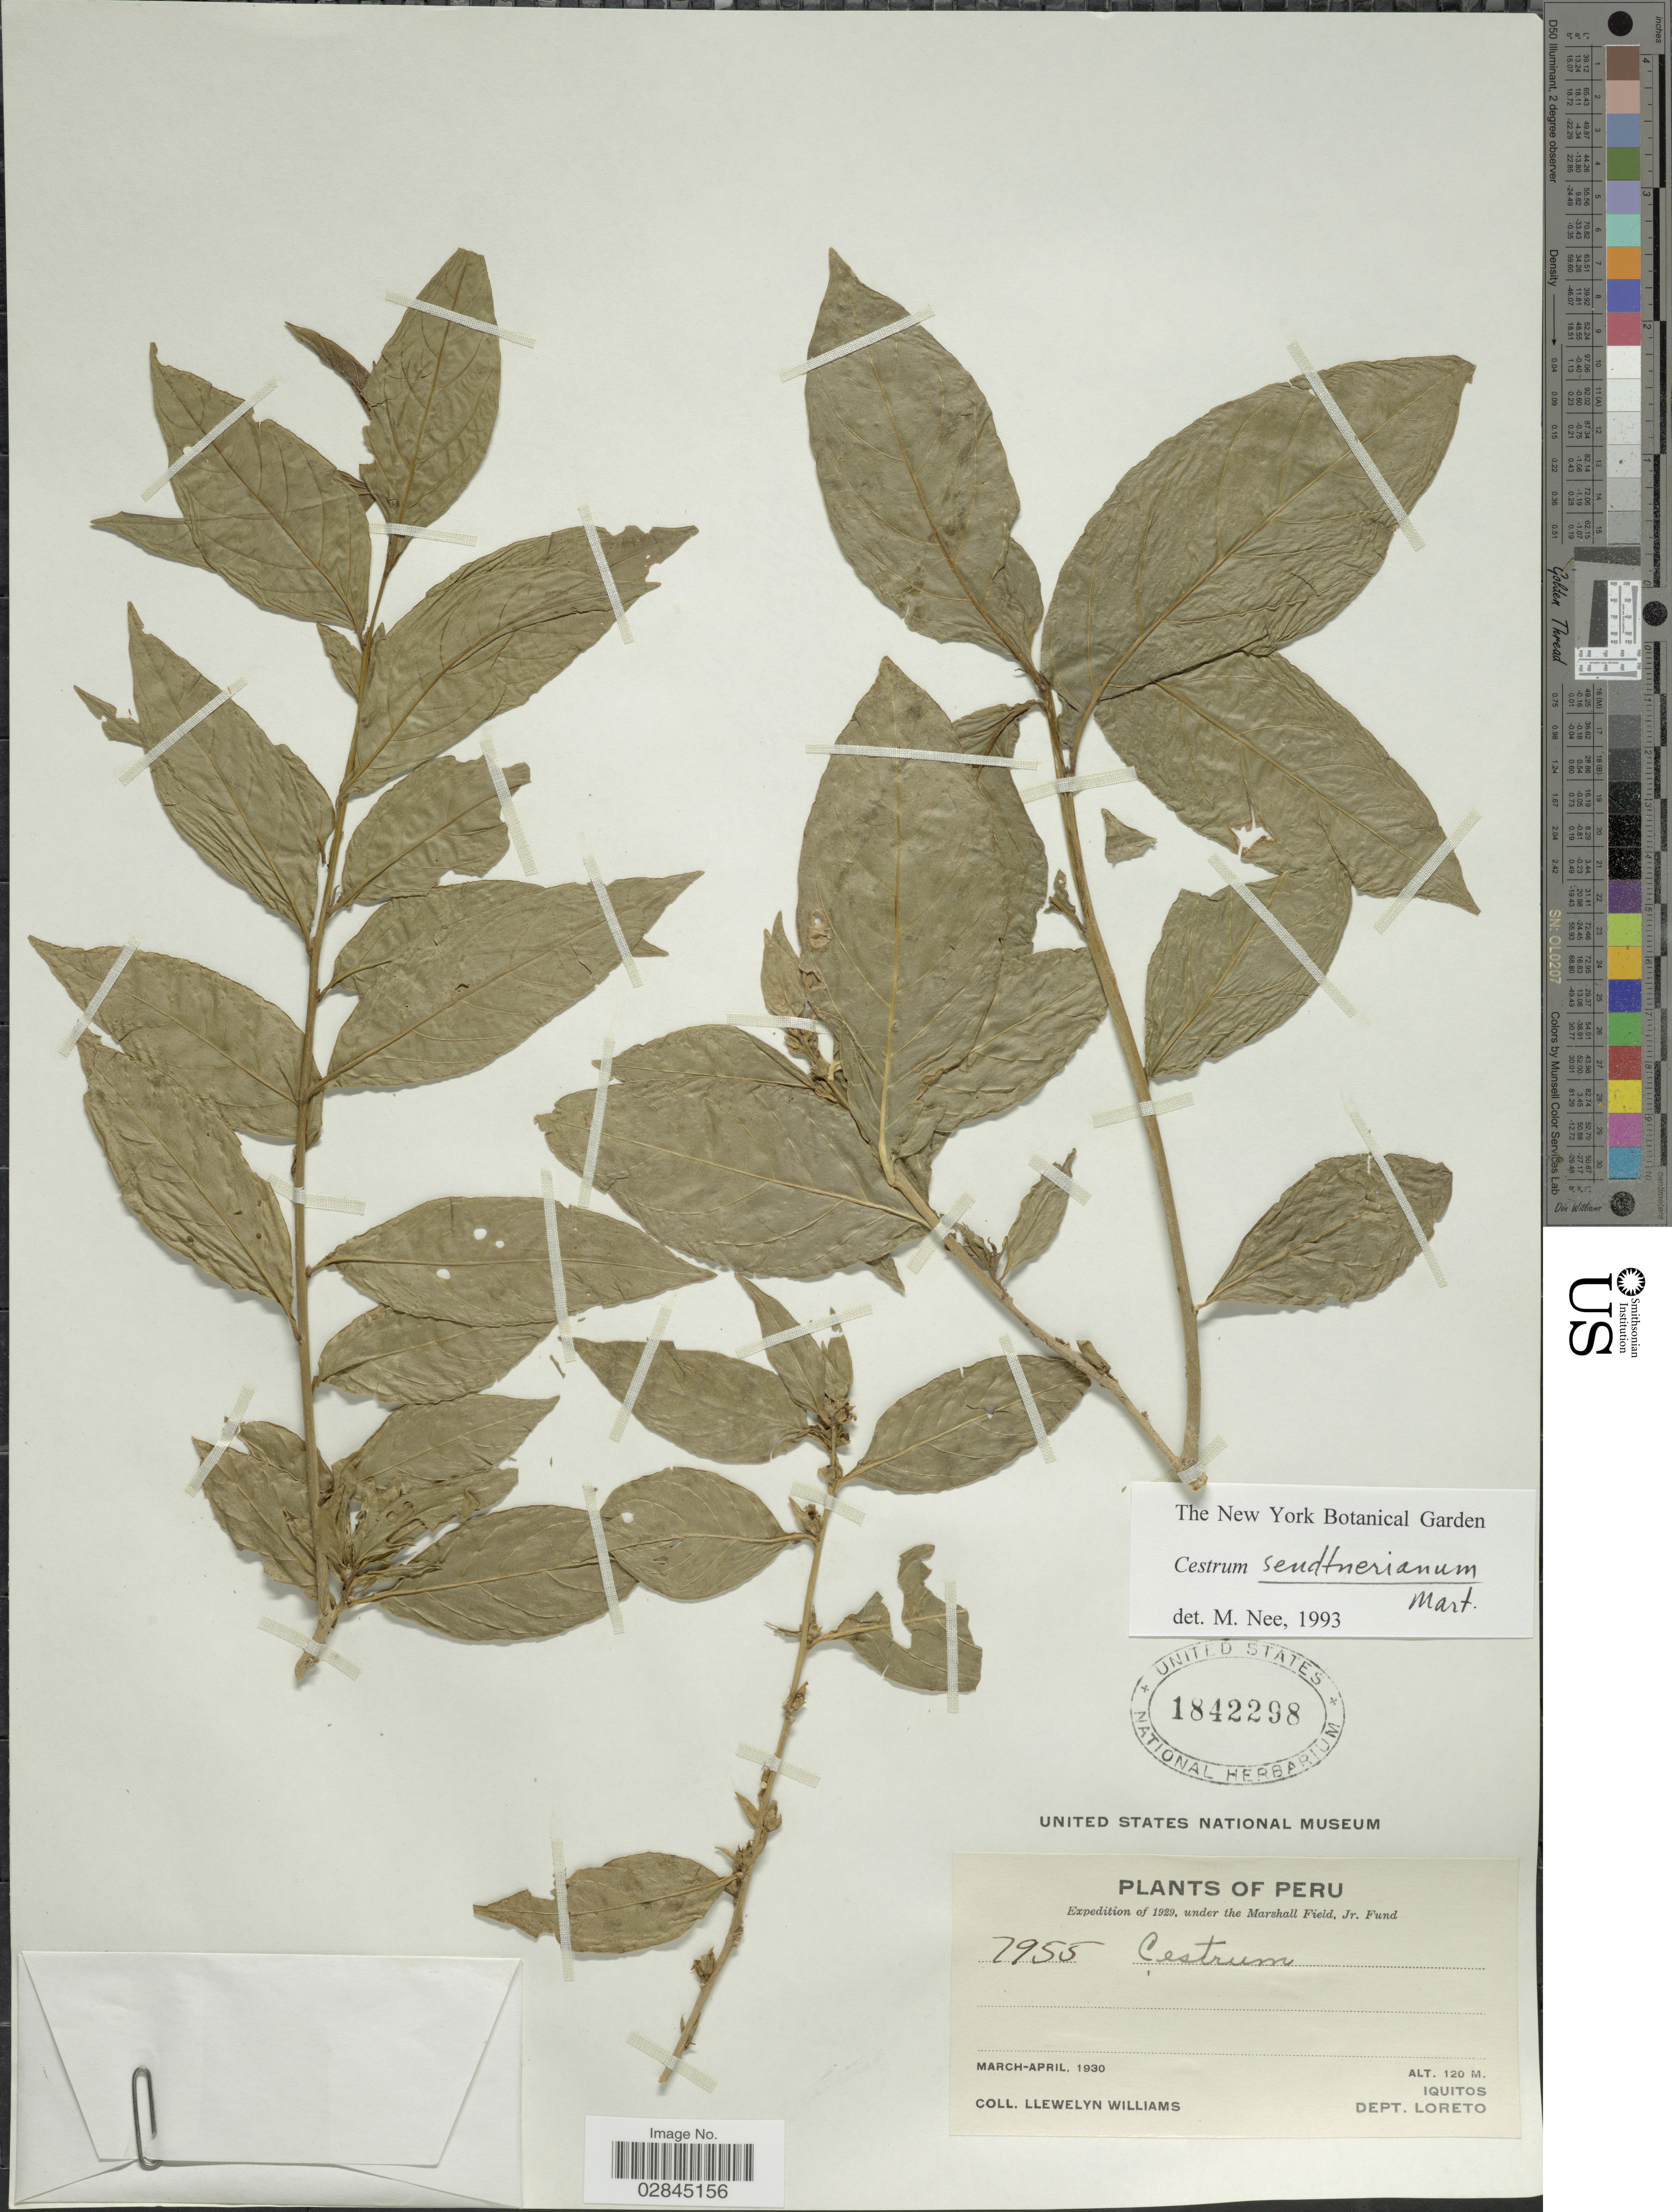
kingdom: Plantae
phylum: Tracheophyta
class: Magnoliopsida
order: Solanales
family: Solanaceae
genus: Cestrum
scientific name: Cestrum sendtnerianum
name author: Mart. ex Sendtn.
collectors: Ll. Williams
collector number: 7955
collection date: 1930-03/1930-04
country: Peru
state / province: Loreto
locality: Iquitos.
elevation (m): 120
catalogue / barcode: US 1842298